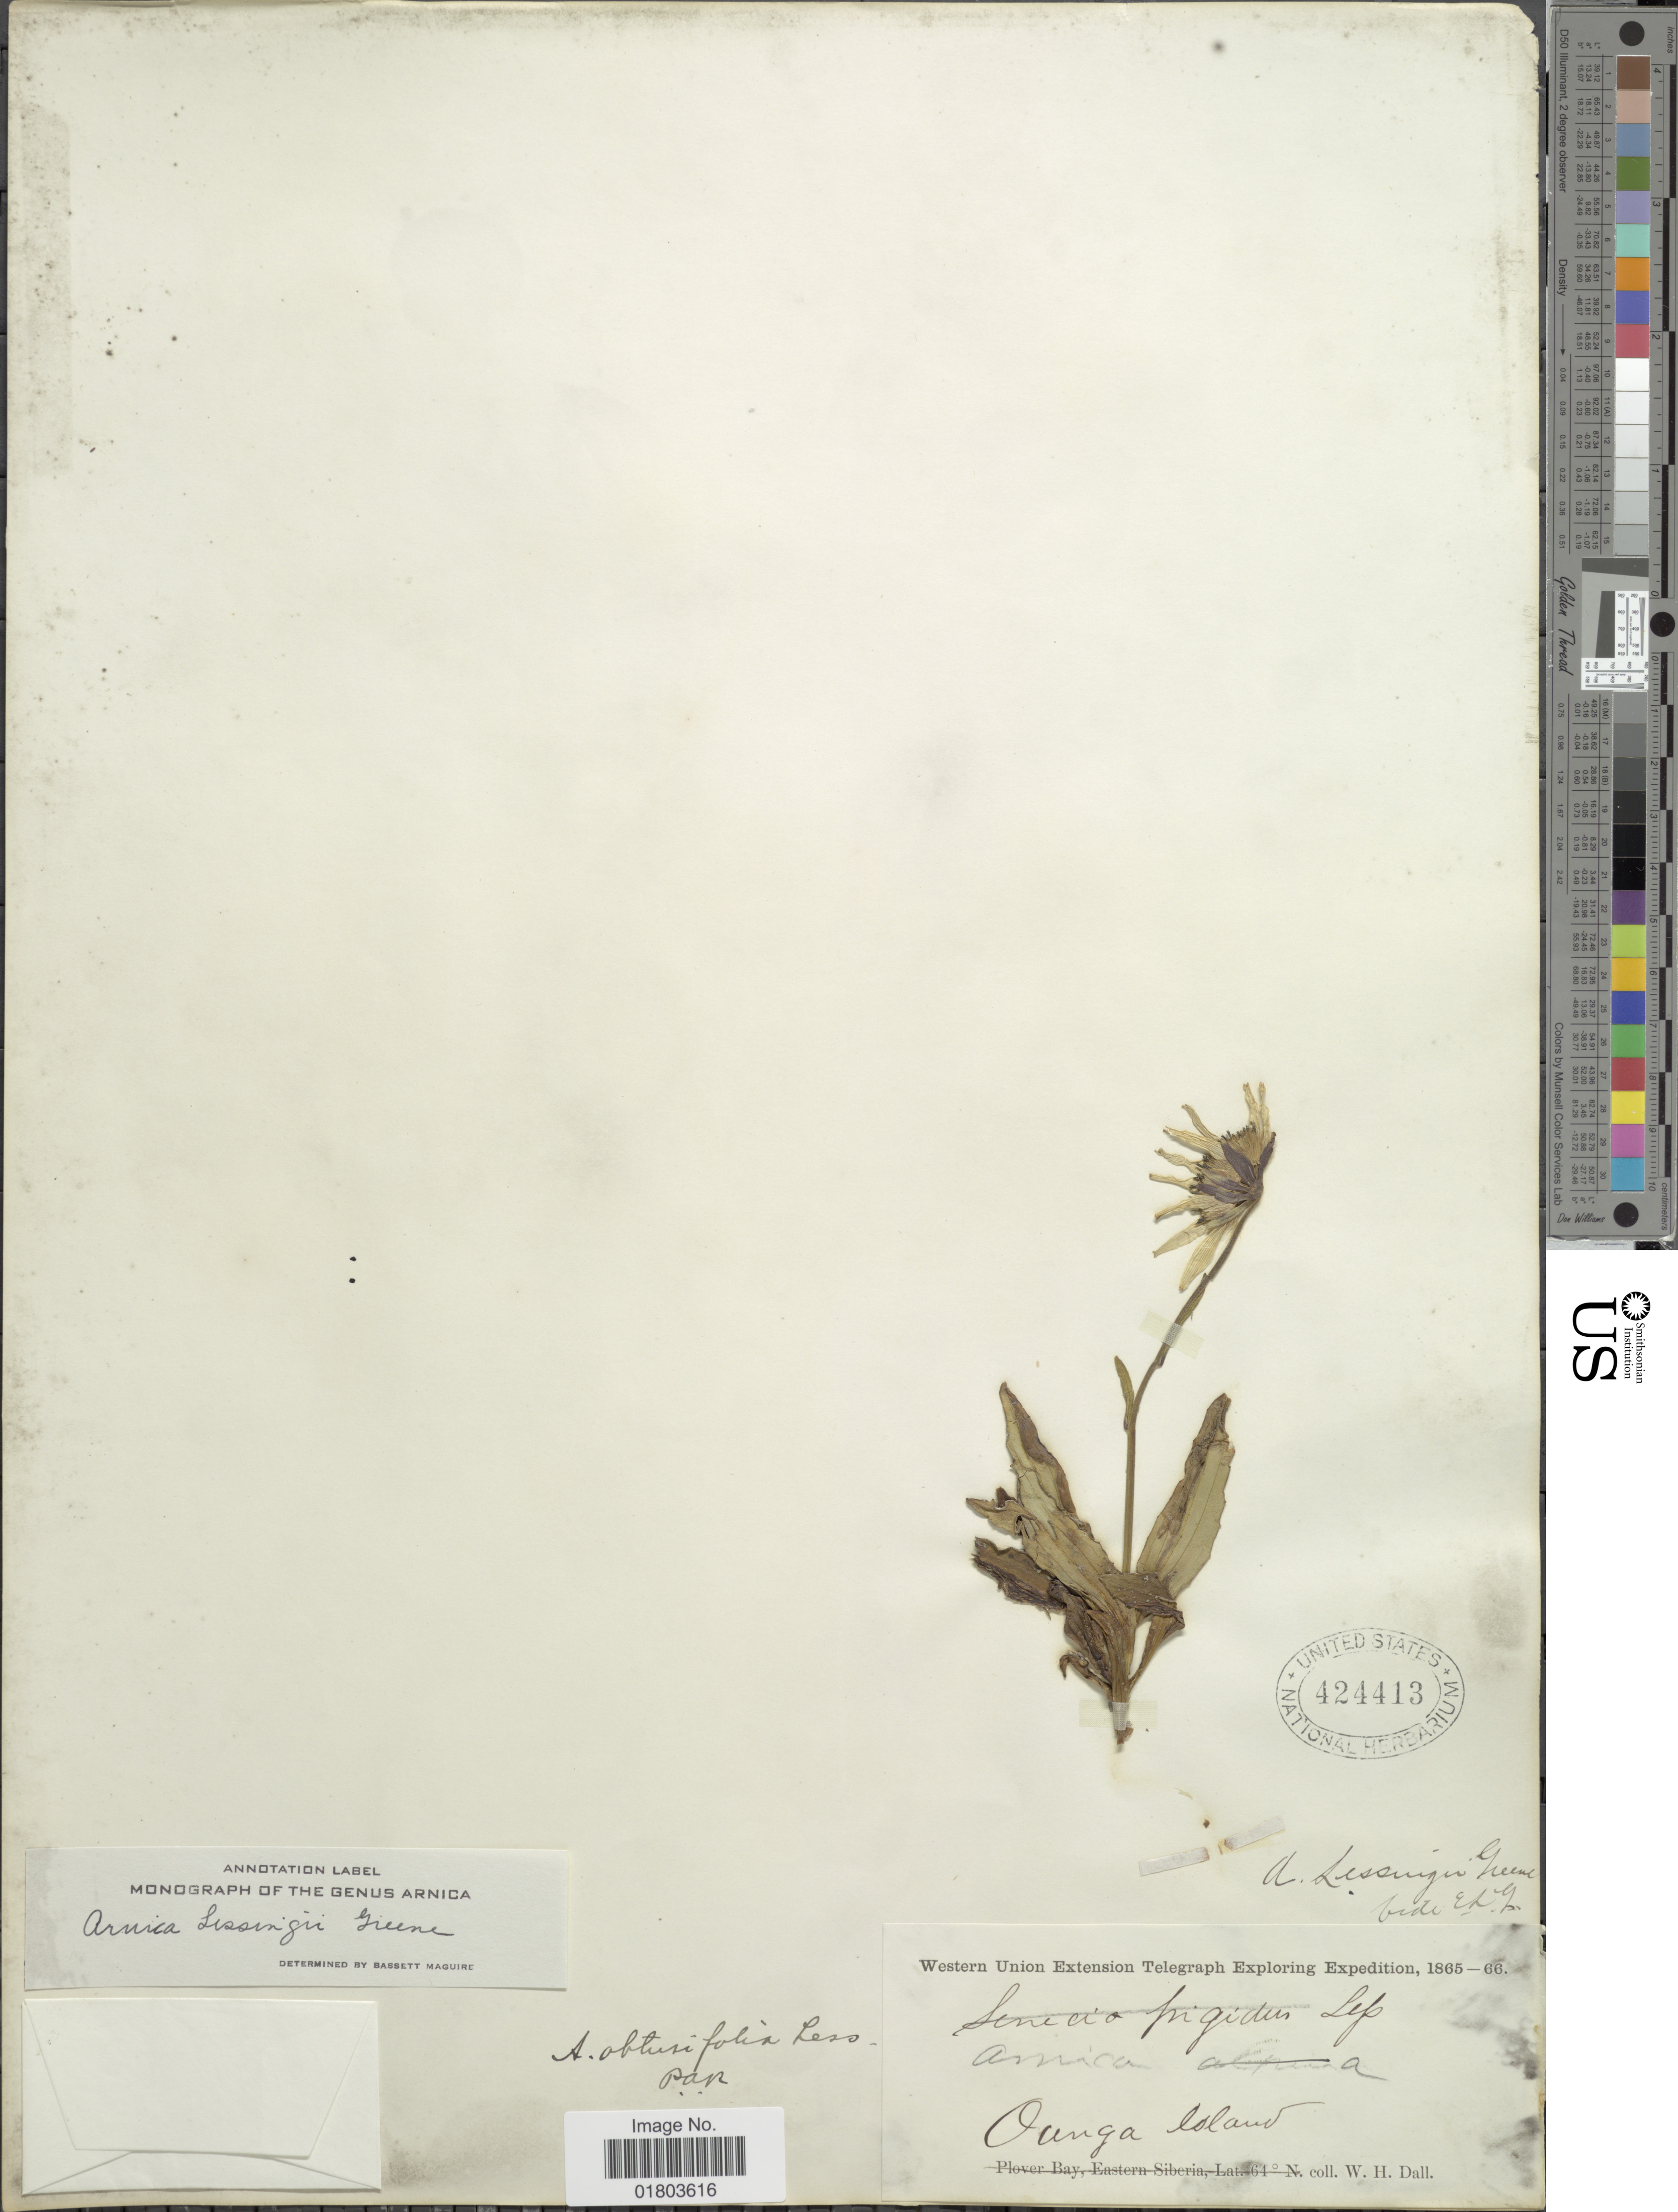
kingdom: Plantae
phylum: Tracheophyta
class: Magnoliopsida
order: Asterales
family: Asteraceae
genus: Arnica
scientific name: Arnica lessingii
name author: (Torr. & A. Gray) Greene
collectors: W. Dall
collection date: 1865/1866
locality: Ounga Island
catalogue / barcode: US 424413